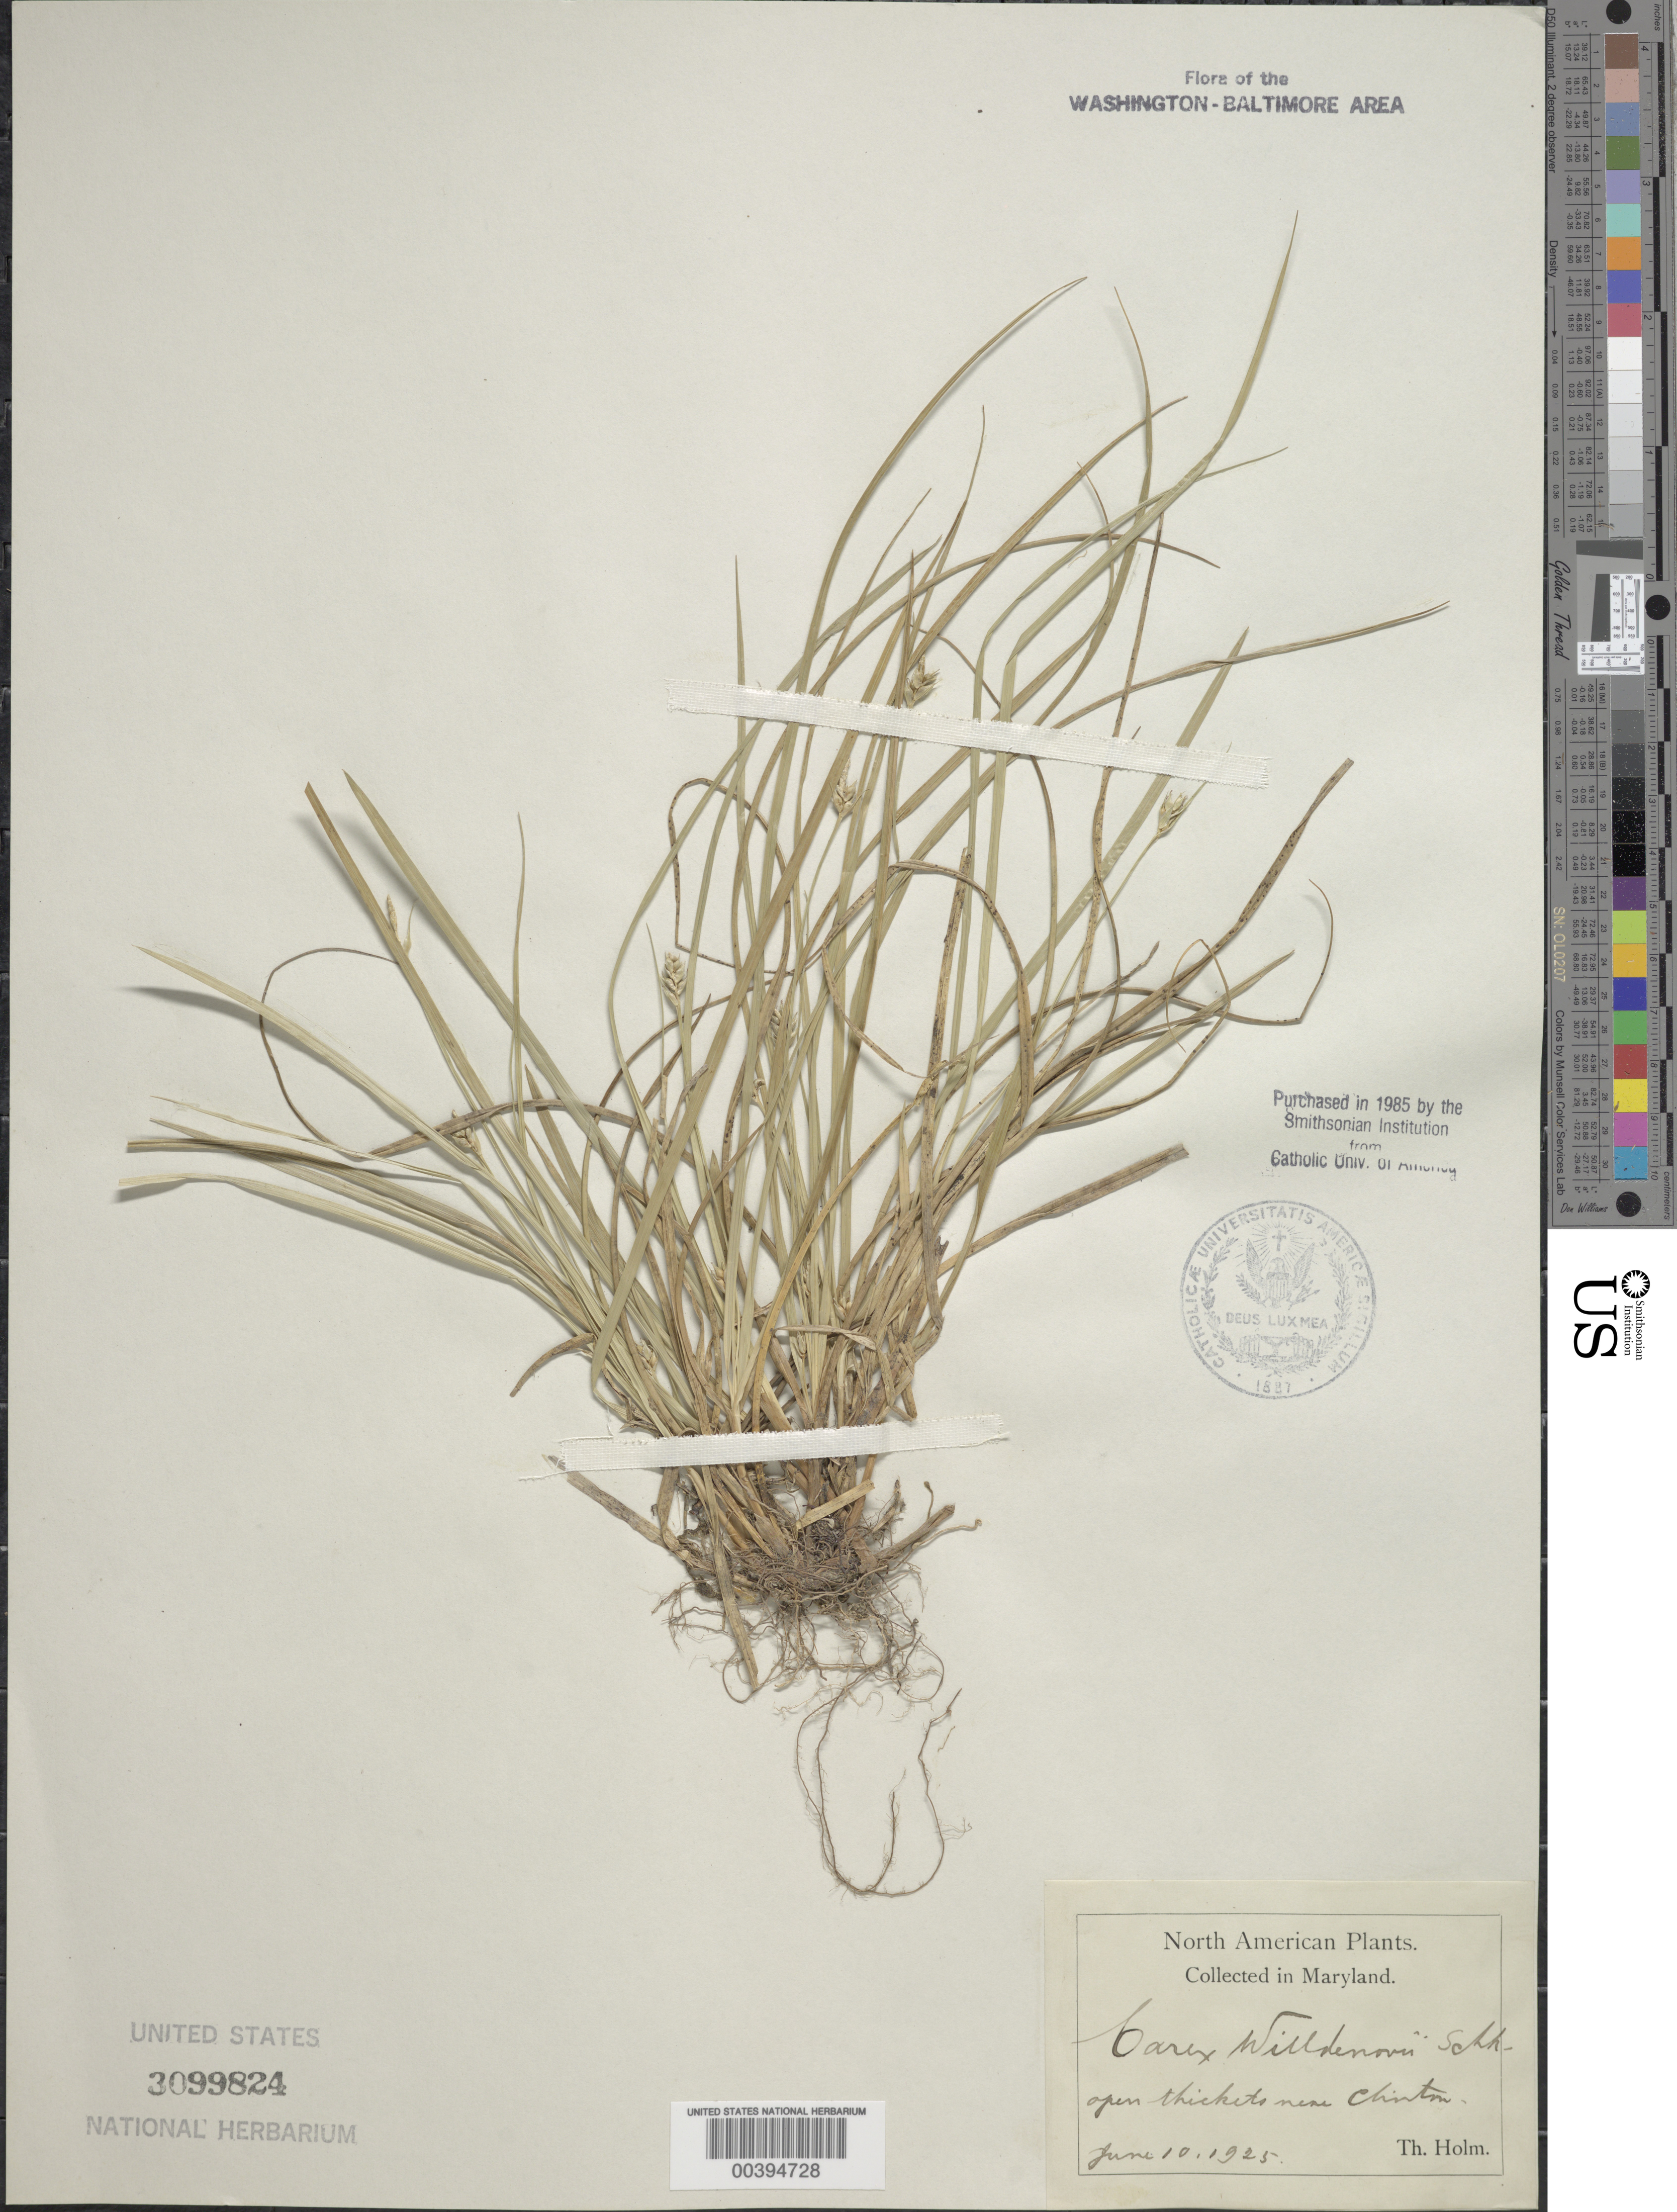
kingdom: Plantae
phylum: Tracheophyta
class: Liliopsida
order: Poales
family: Cyperaceae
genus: Carex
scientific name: Carex willdenowii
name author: Willd.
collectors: T. Holm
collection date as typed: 07 Jun 1907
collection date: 1907-06-07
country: United States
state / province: Maryland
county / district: Prince George's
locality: Near Bladensburg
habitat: Open thickets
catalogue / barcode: US 3099824